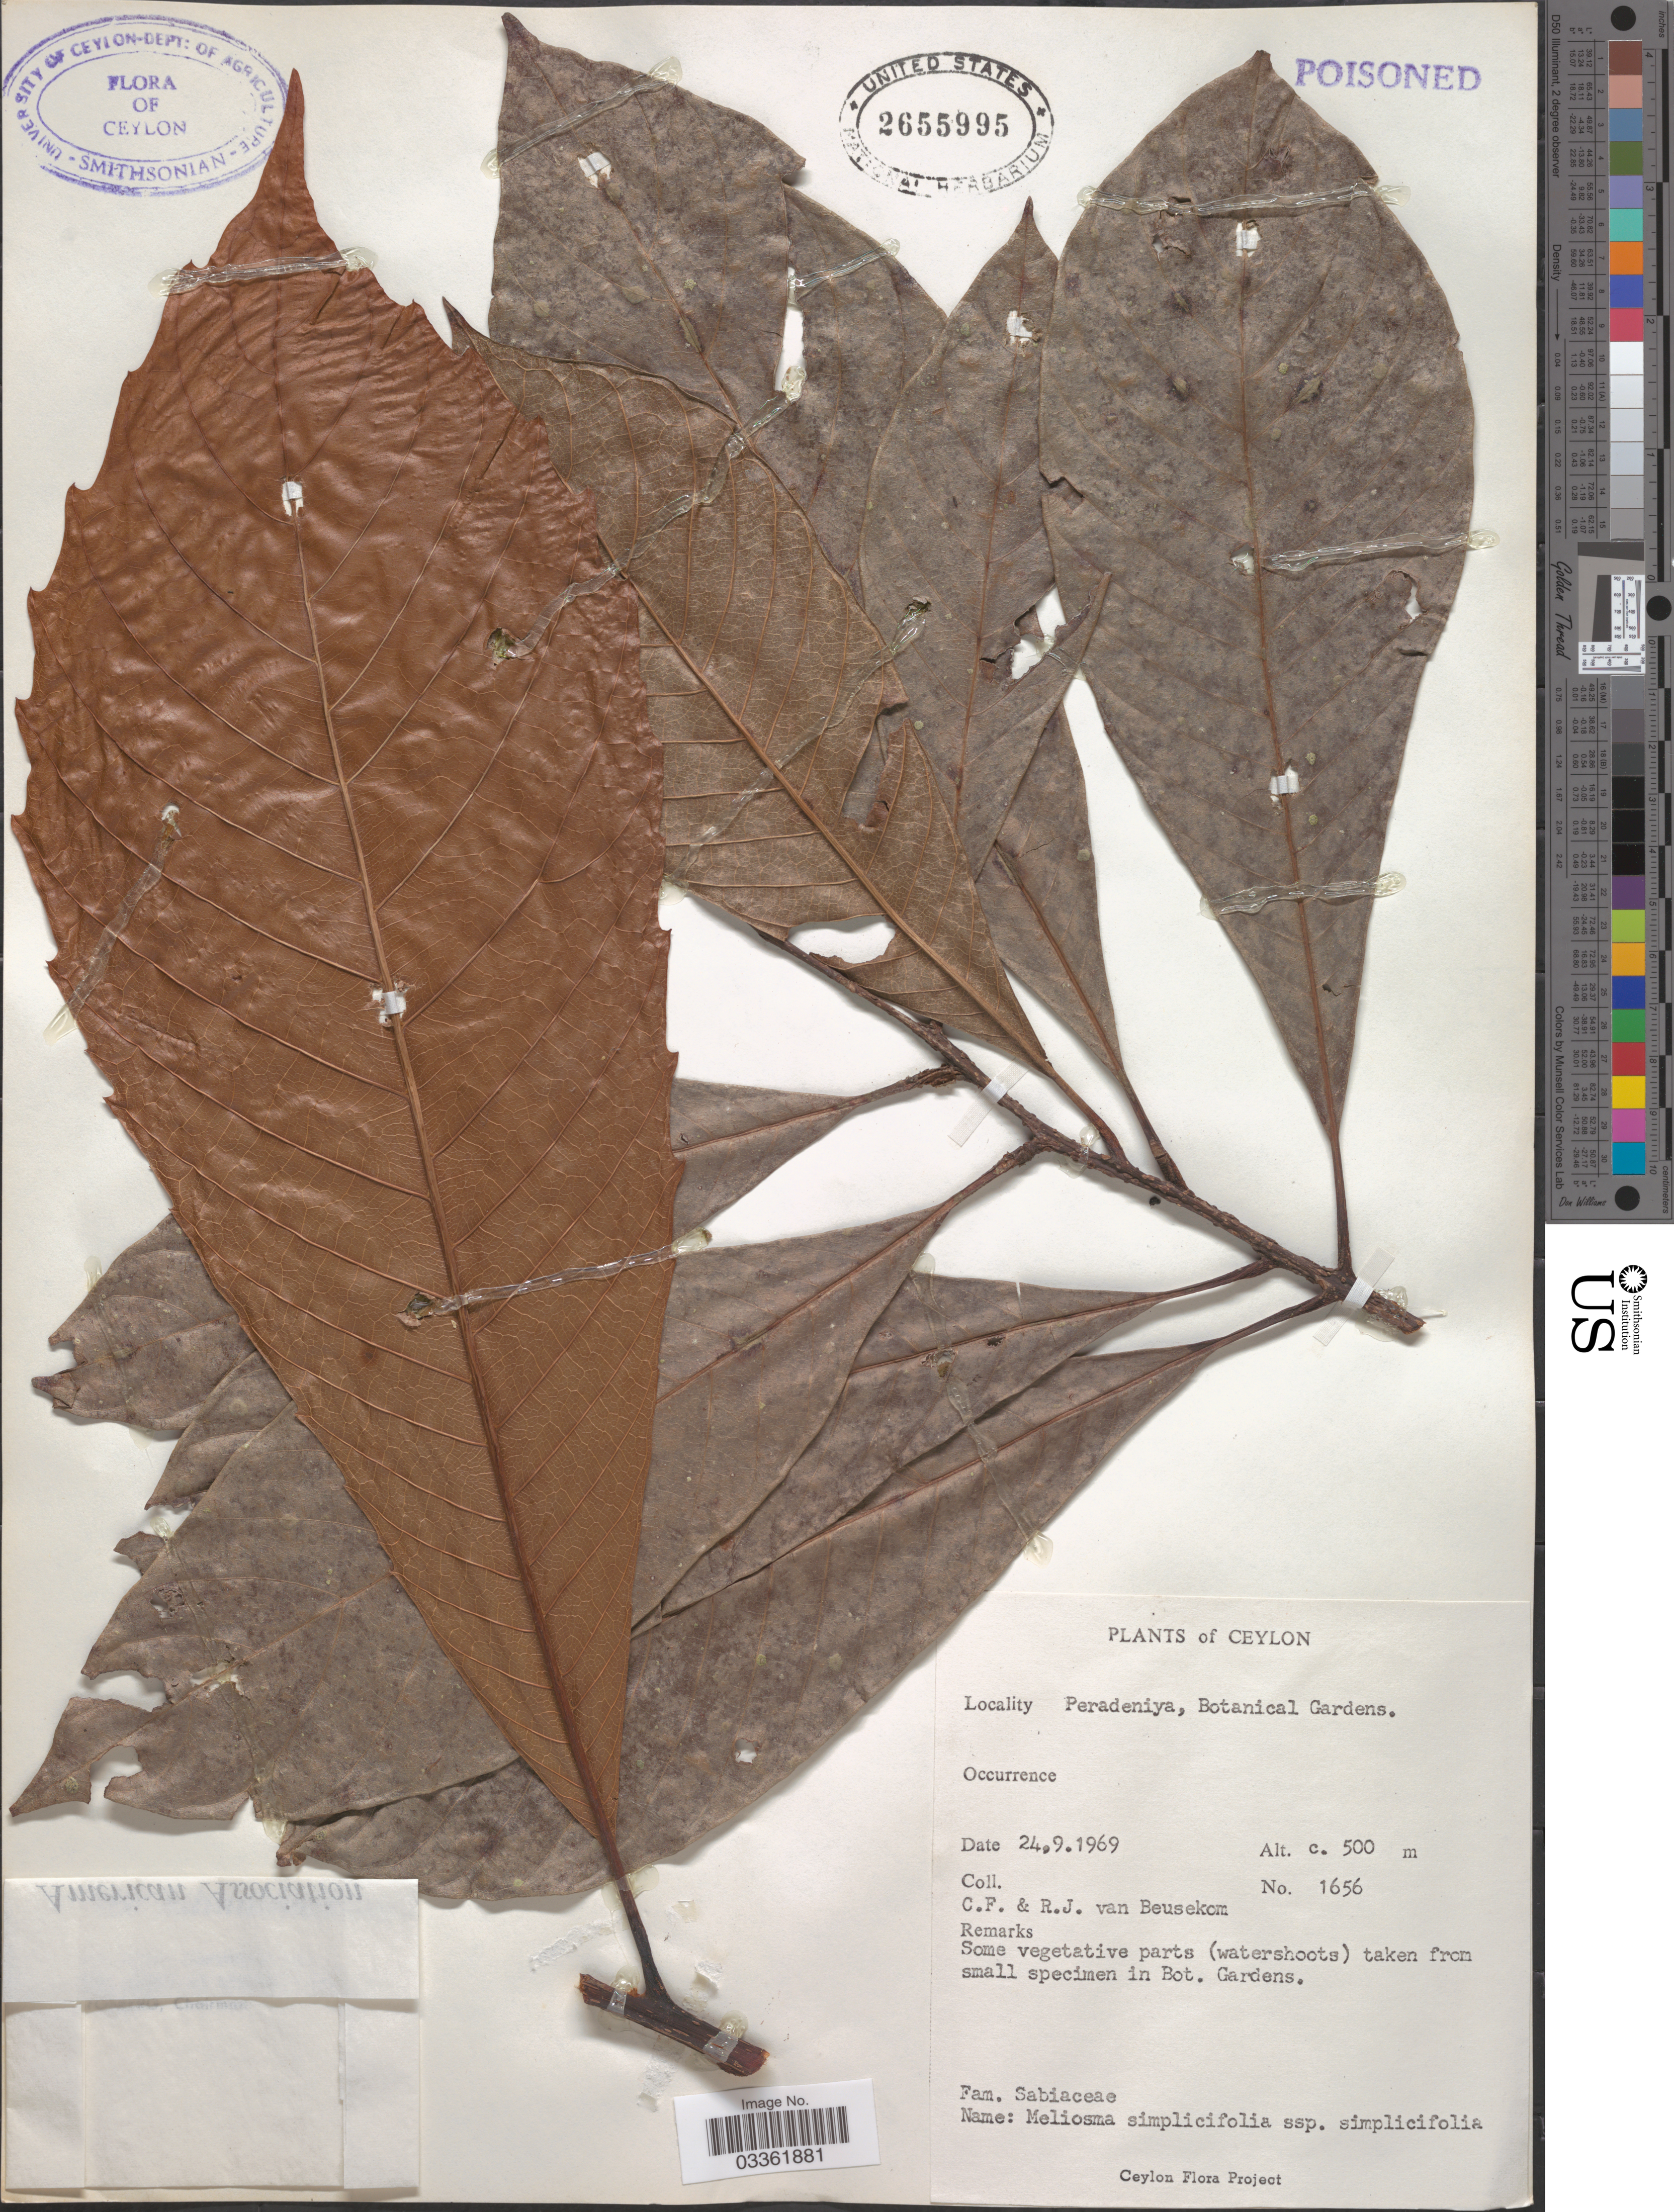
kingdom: Plantae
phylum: Tracheophyta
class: Magnoliopsida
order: Proteales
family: Sabiaceae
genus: Meliosma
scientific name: Meliosma simplicifolia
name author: (Roxb.) Walp.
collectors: C. F. Beusekom & R. Van Beusekom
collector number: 1656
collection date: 1969-09-24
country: Sri Lanka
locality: Ceylon, Peradeniya, Botanical Gardens.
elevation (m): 500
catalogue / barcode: US 2655995